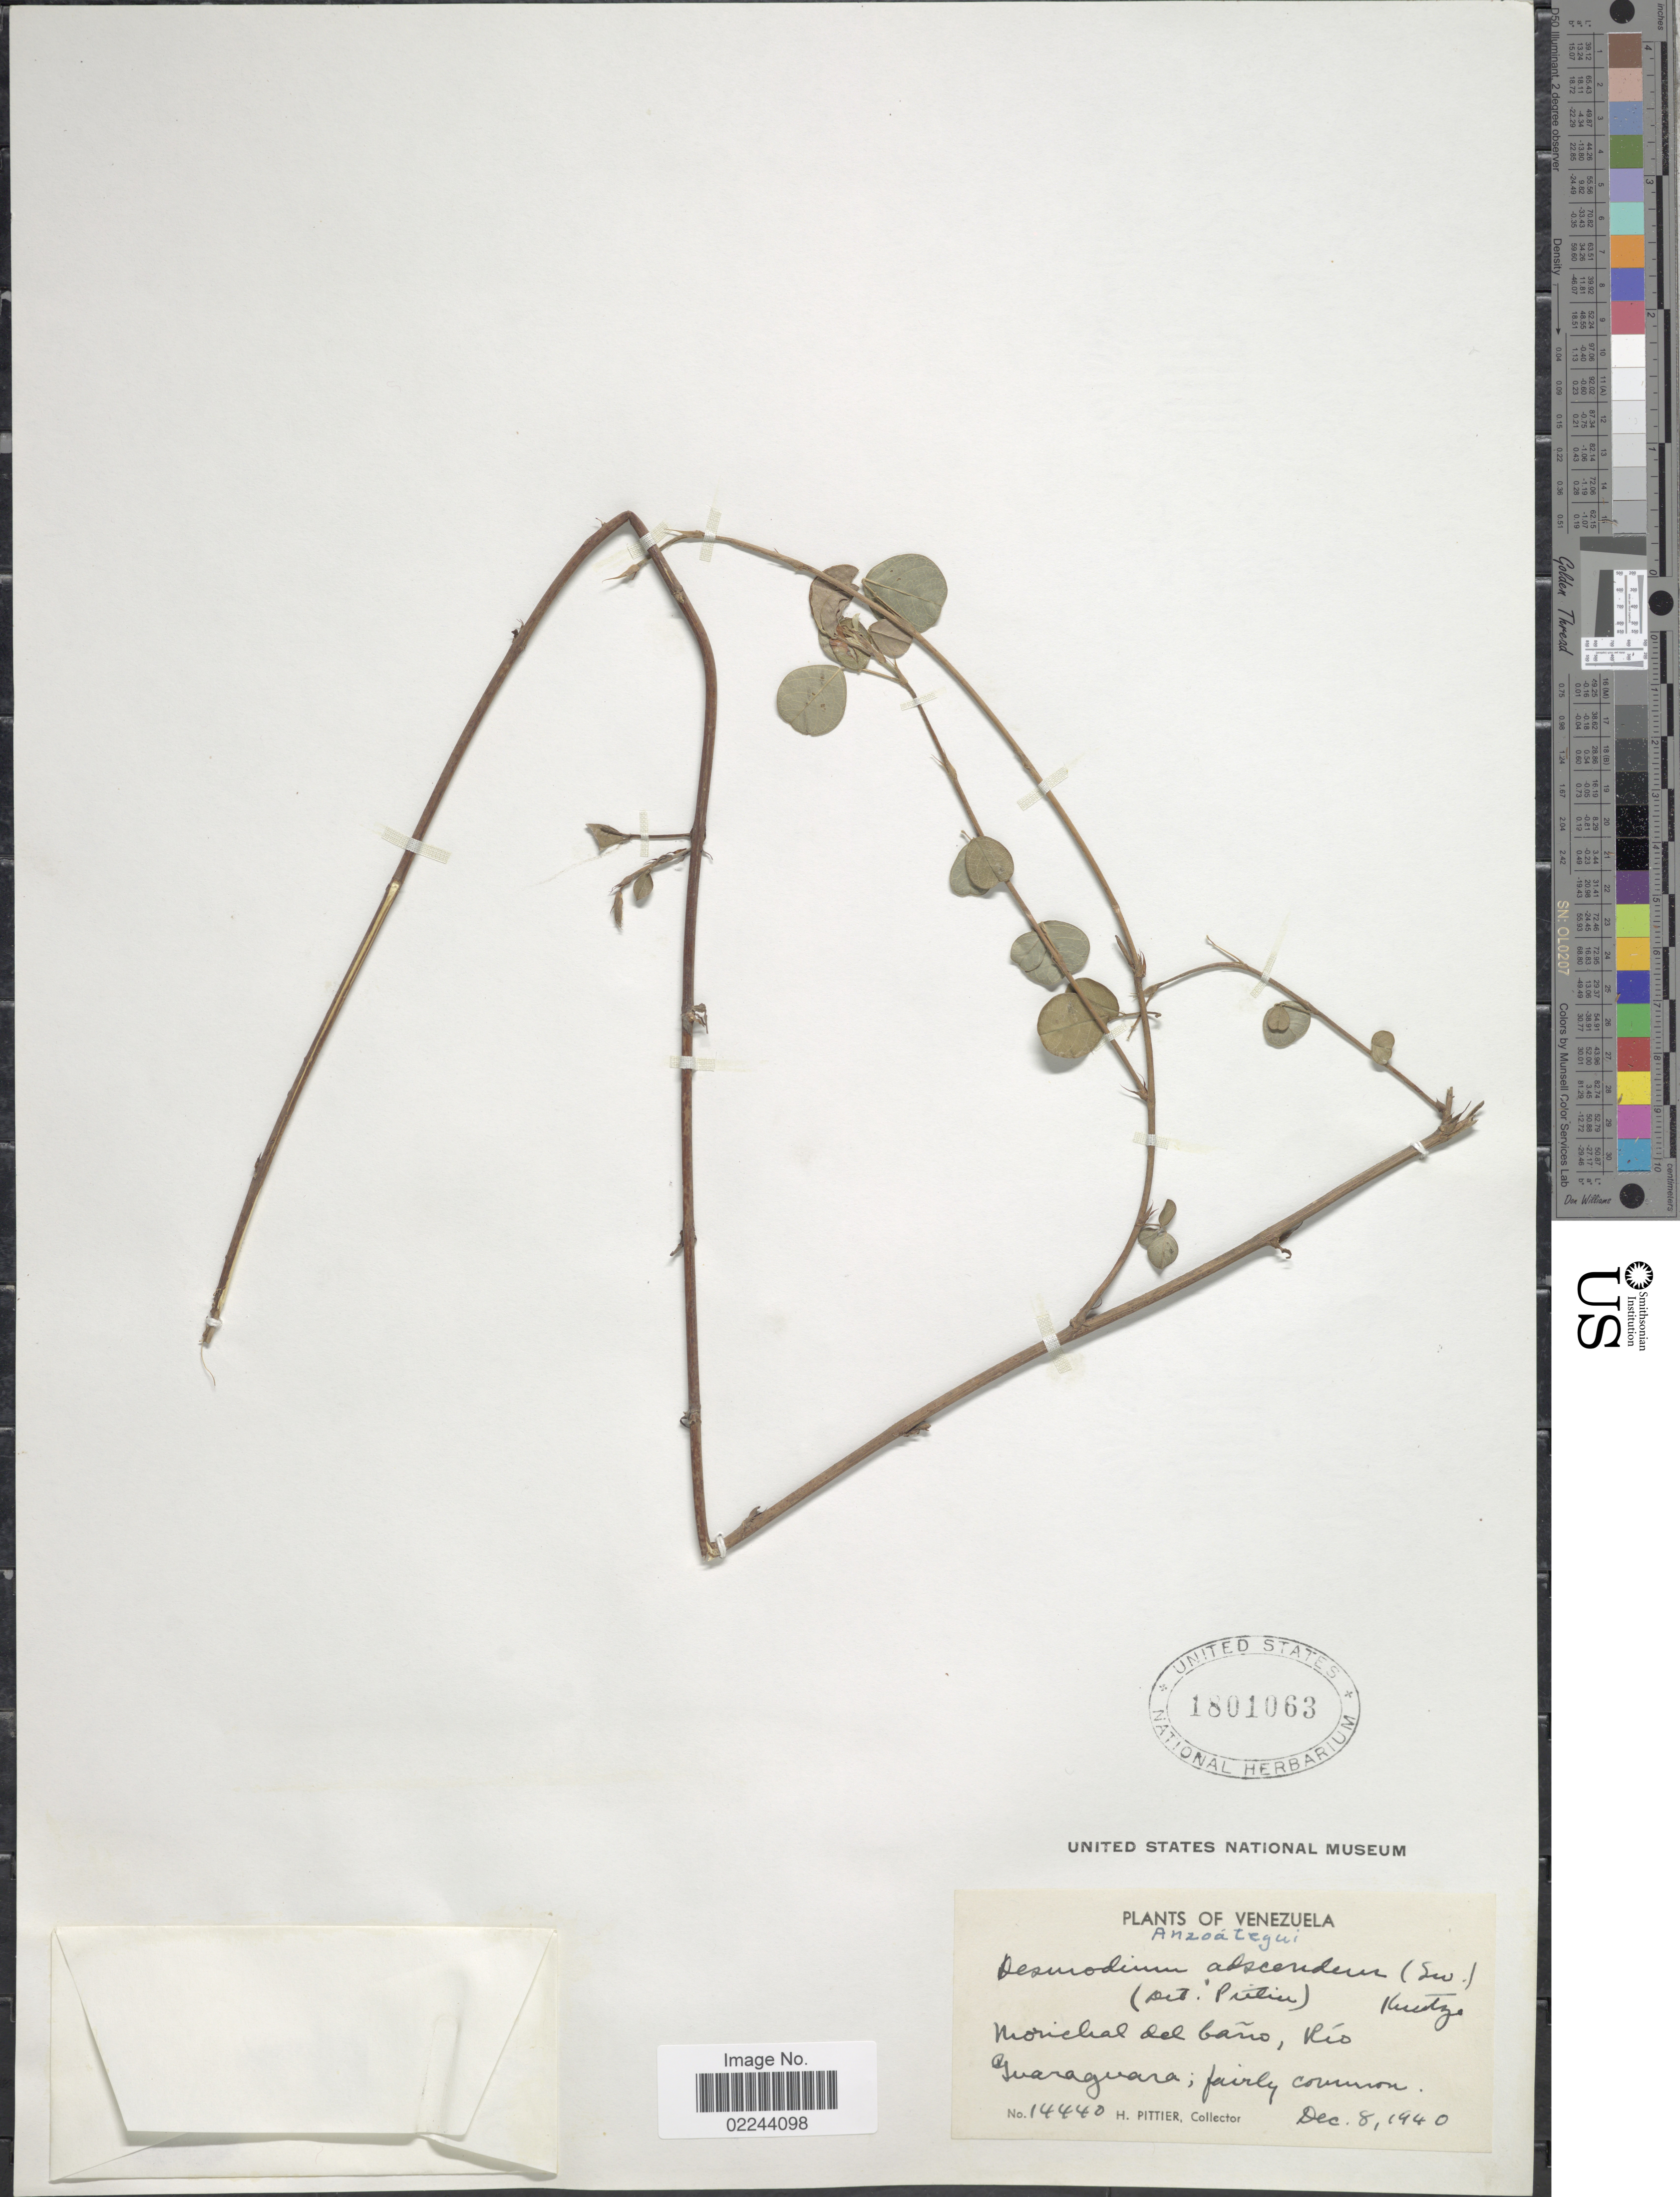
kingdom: Plantae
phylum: Tracheophyta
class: Magnoliopsida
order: Fabales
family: Fabaceae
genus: Grona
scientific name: Grona adscendens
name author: (Sw.) H. Ohashi & K. Ohashi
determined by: Strong, Mark T., (BOT), Smithsonian Institution - National Museum of Natural History (UNITED STATES)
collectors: H. F. Pittier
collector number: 14440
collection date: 1940-12-08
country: Venezuela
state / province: Anzoategui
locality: Morichal del Caño, Río Guaraguara; fairly common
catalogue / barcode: US 1801063